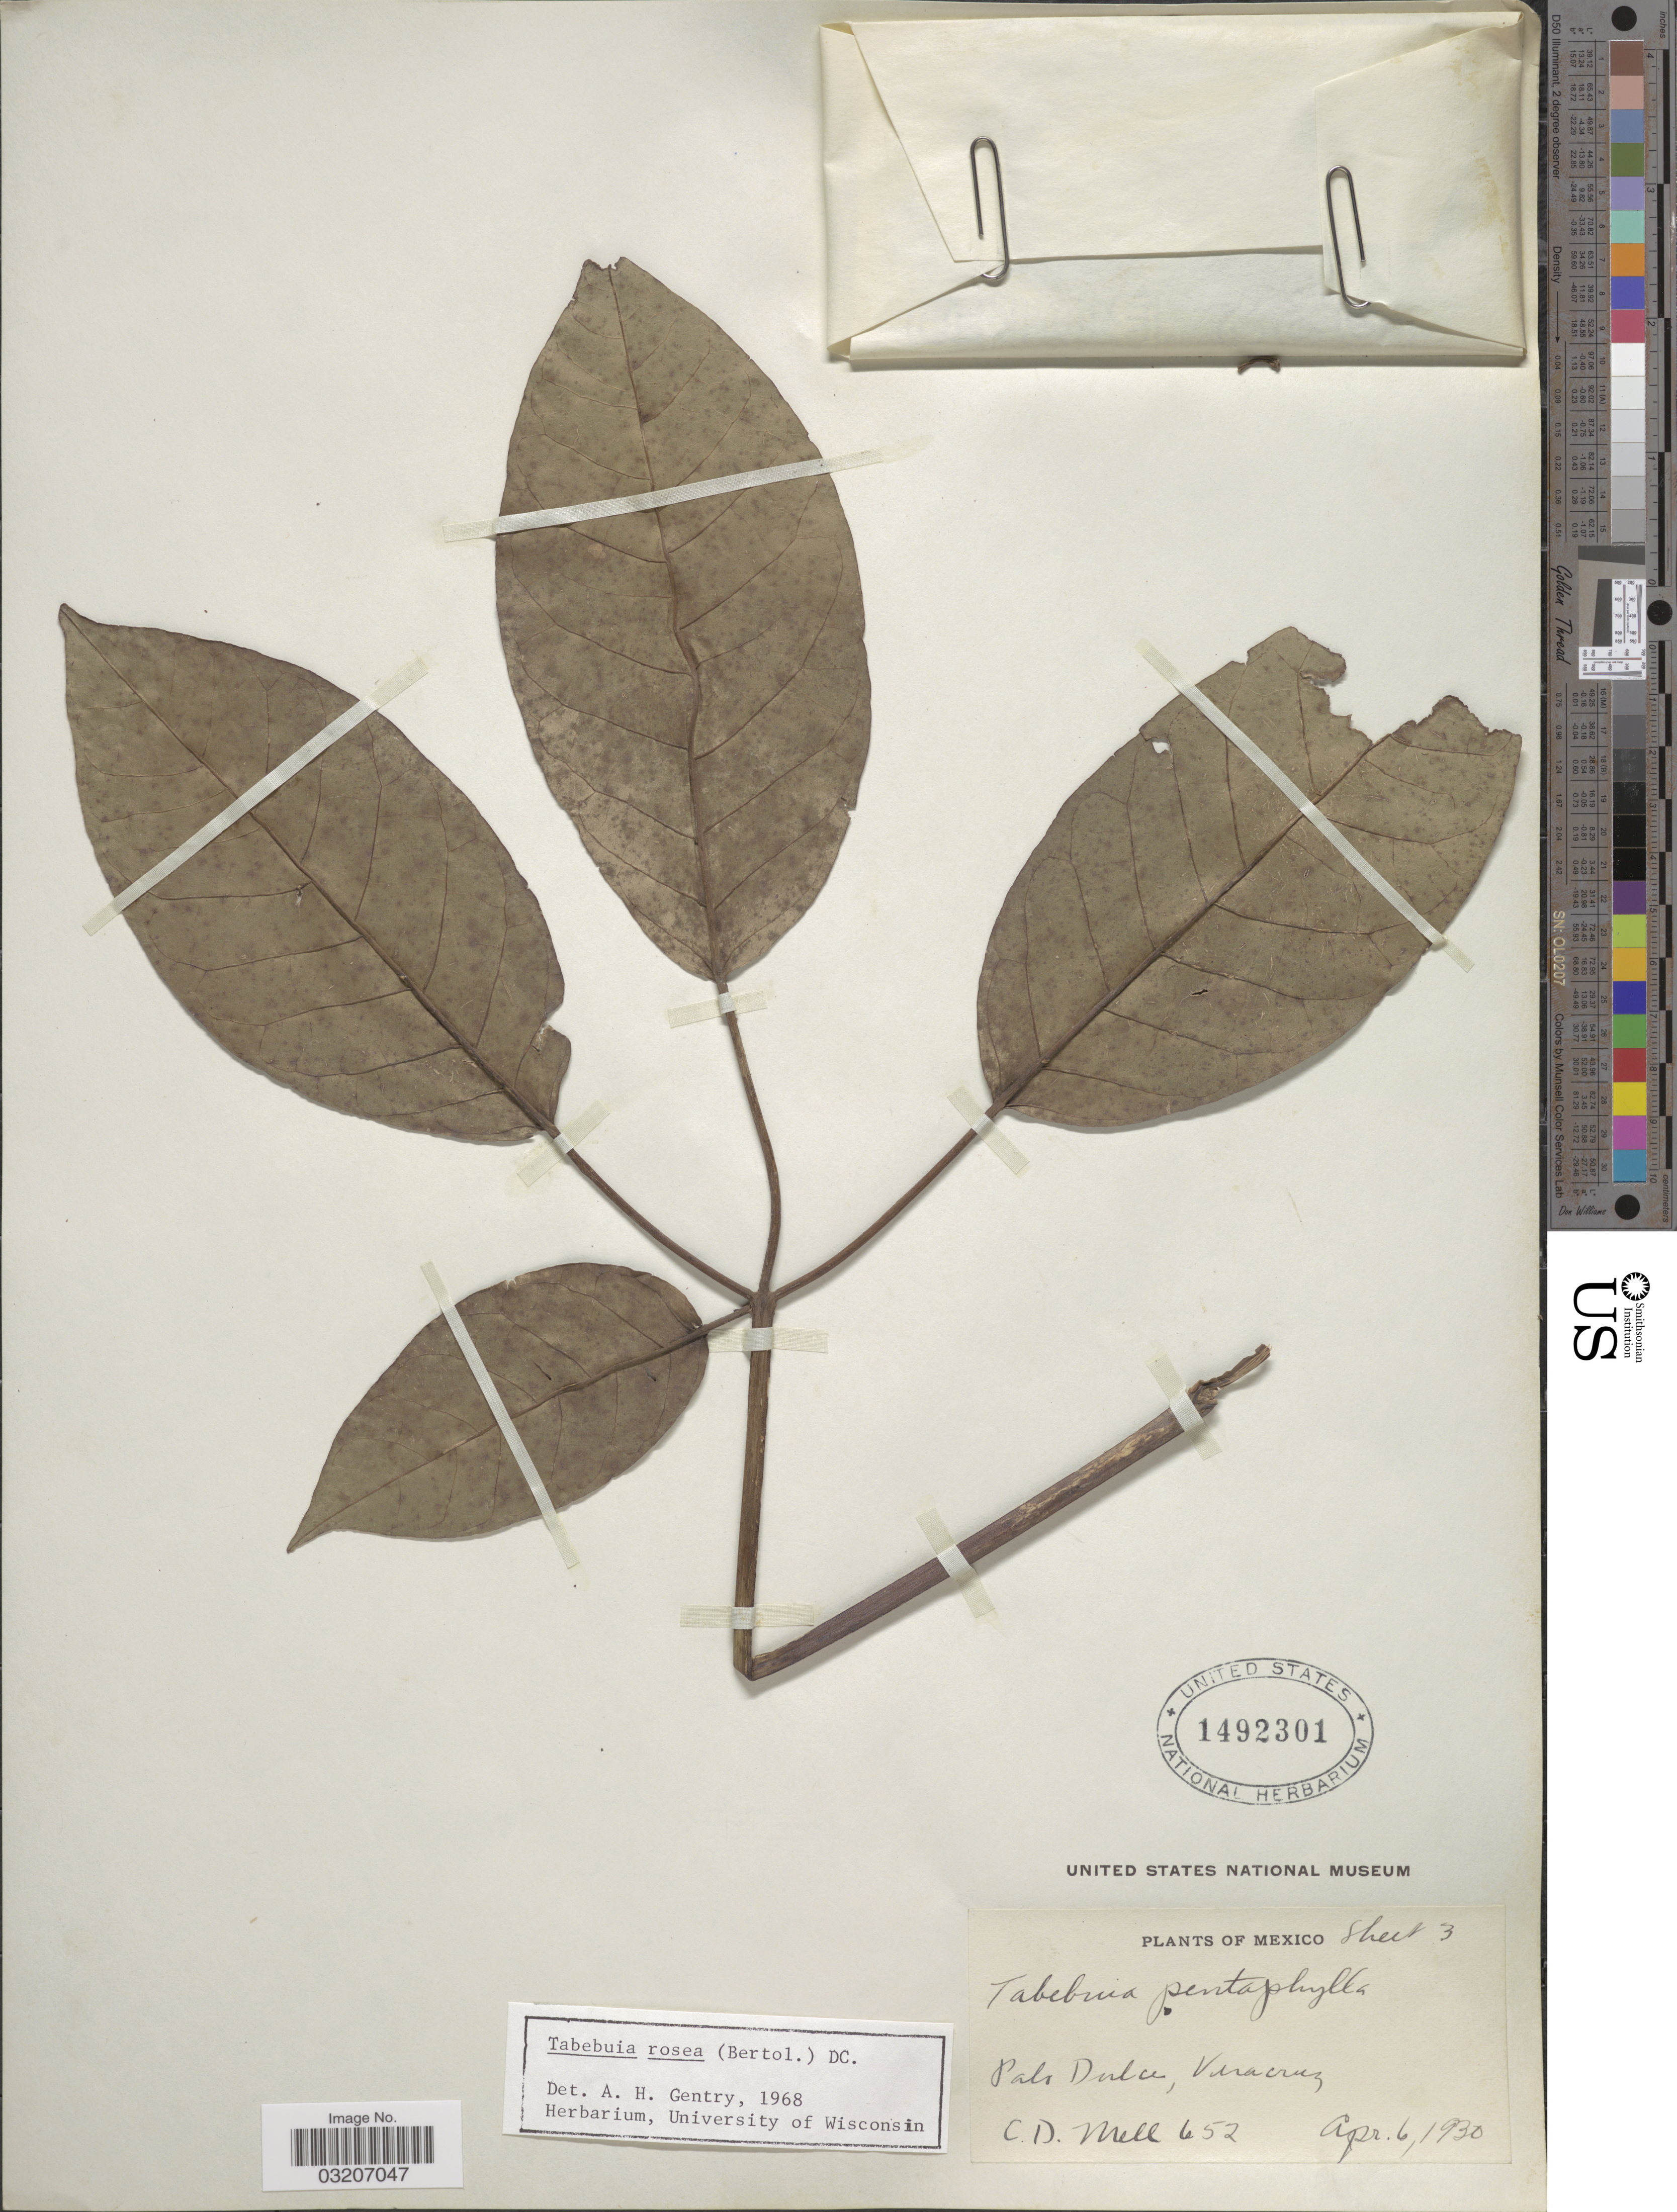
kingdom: Plantae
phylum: Tracheophyta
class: Magnoliopsida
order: Lamiales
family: Bignoniaceae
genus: Tabebuia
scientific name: Tabebuia rosea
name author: (Bertol.) DC.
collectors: C. D. Mell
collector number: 652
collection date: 1930-04-06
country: Mexico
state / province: Veracruz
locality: Palo Dulce, Veracruz.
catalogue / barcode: US 1492301